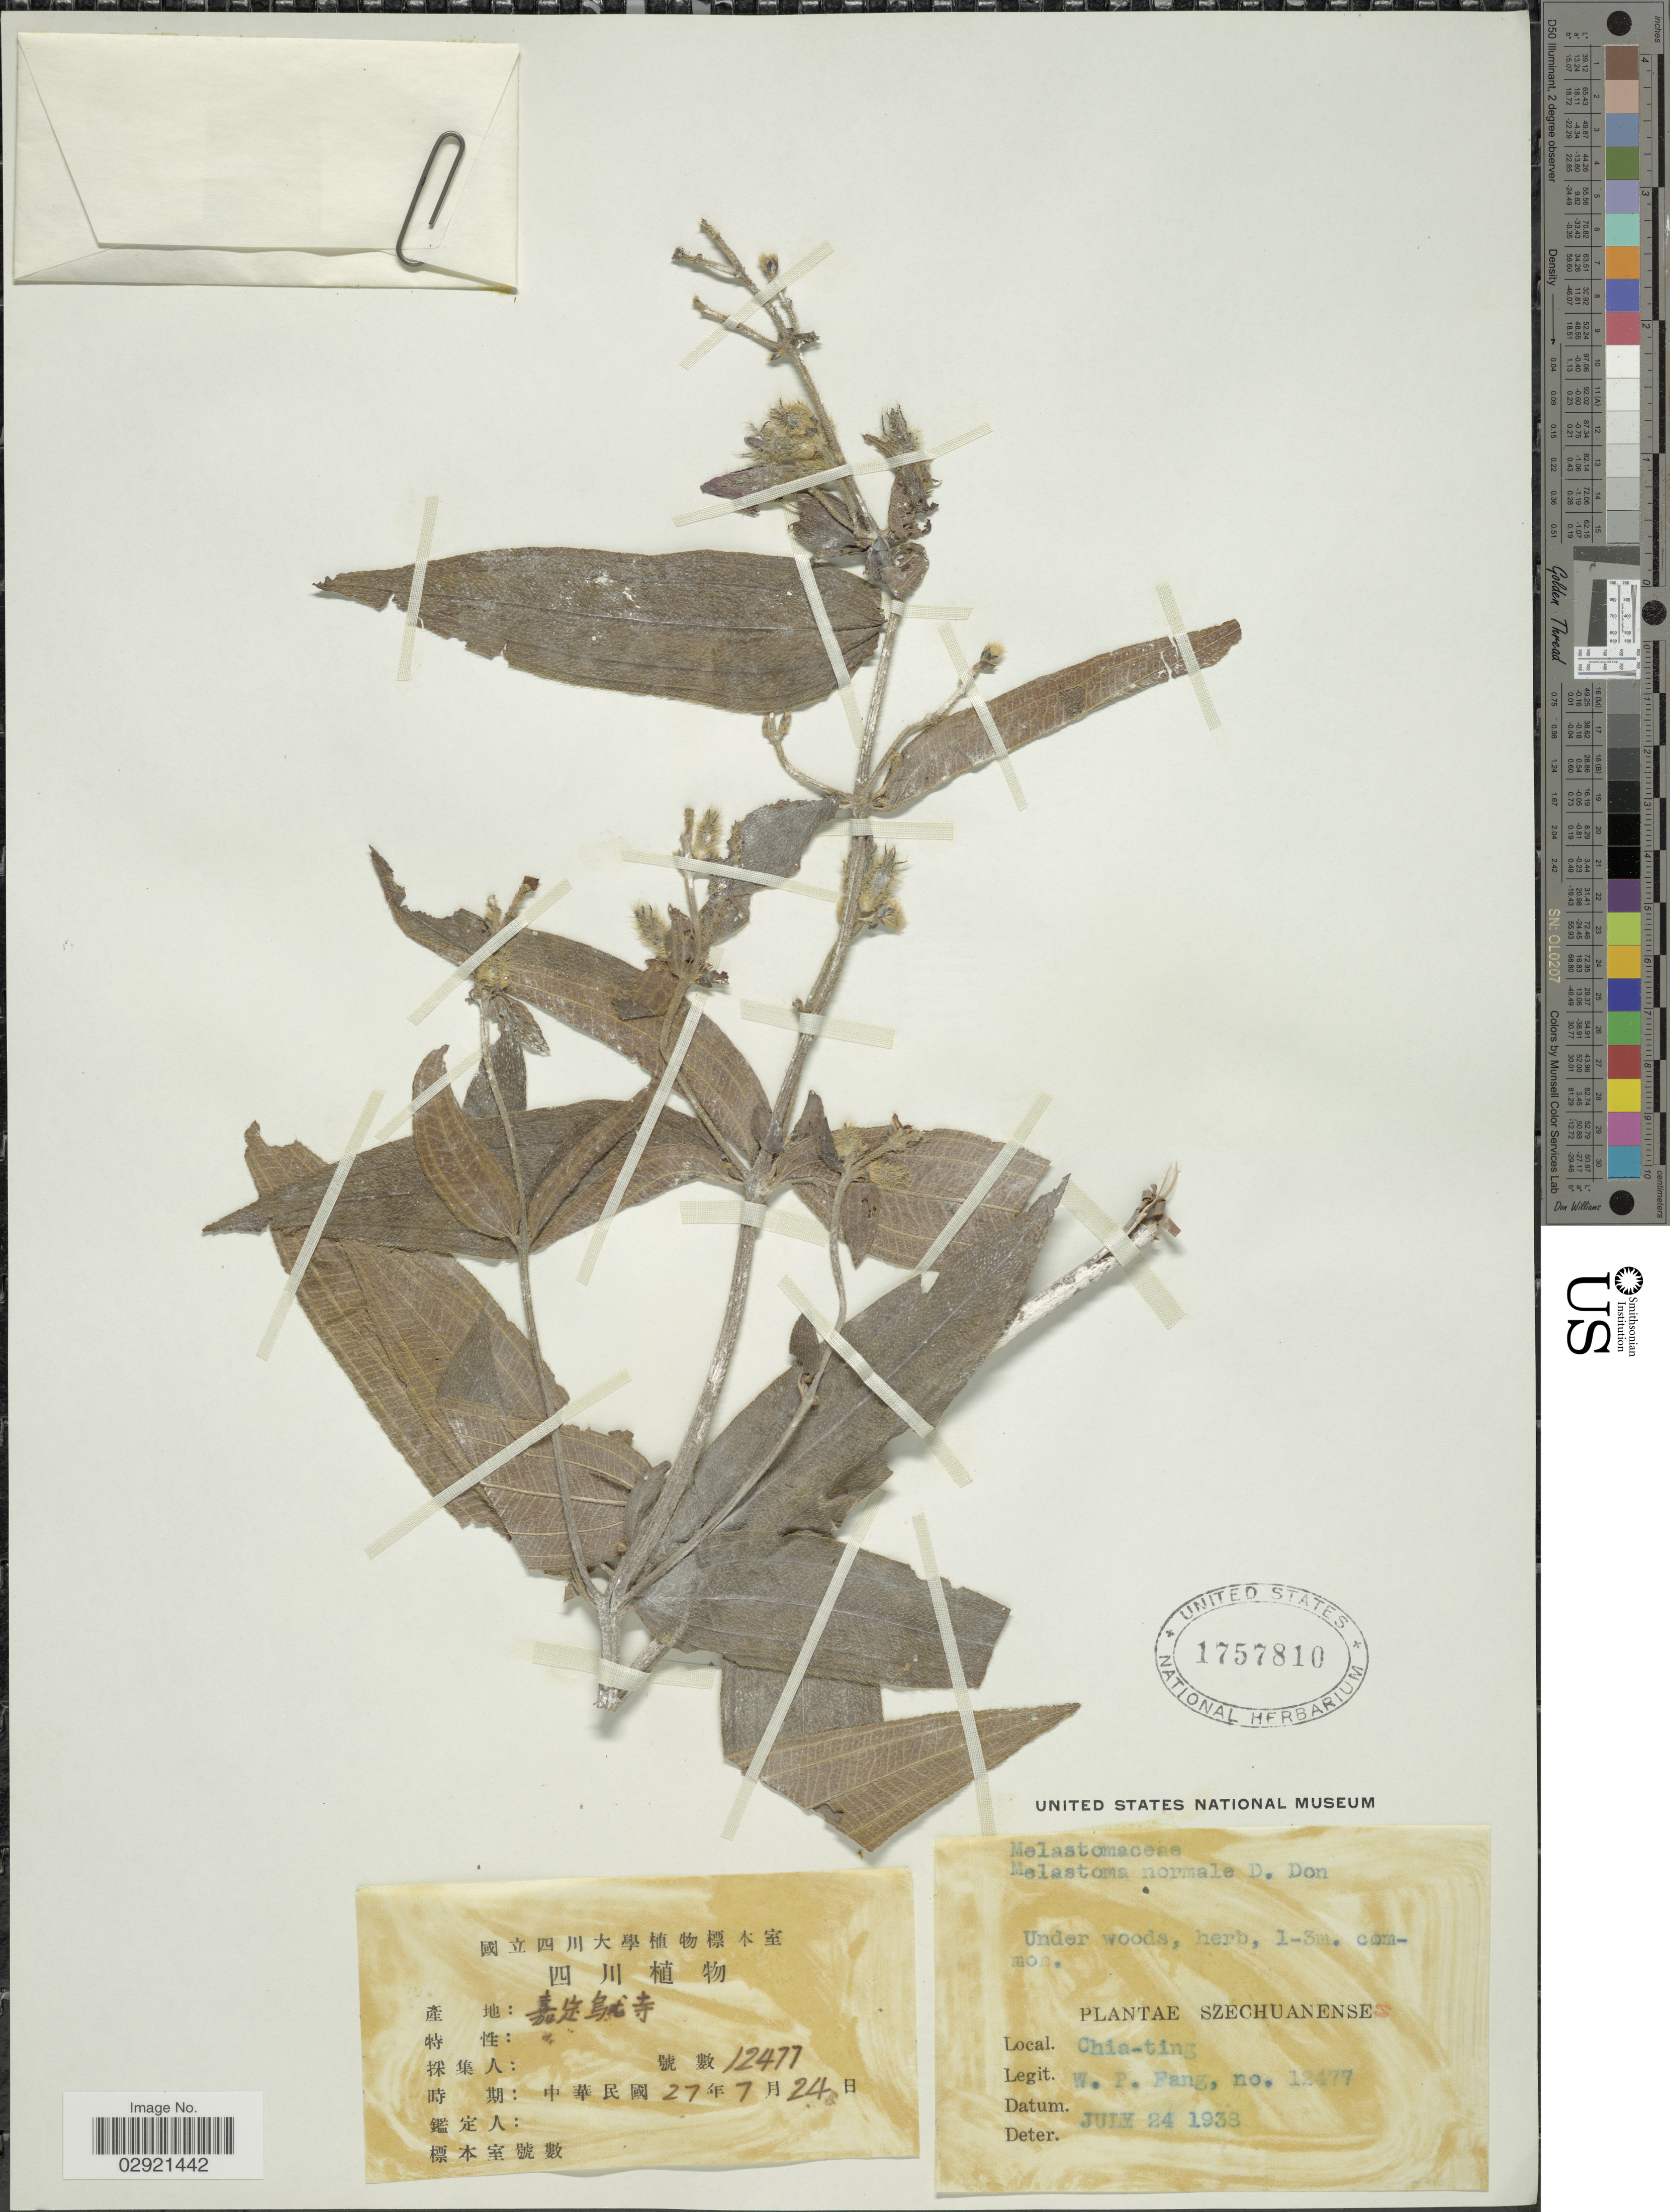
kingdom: Plantae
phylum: Tracheophyta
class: Magnoliopsida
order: Myrtales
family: Melastomataceae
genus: Melastoma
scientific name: Melastoma malabathricum subsp. normale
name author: L.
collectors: W. P. Fang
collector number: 12477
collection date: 1938-07-24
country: China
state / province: Sichuan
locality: Szechuanense. Chia-ting.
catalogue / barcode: US 1757810